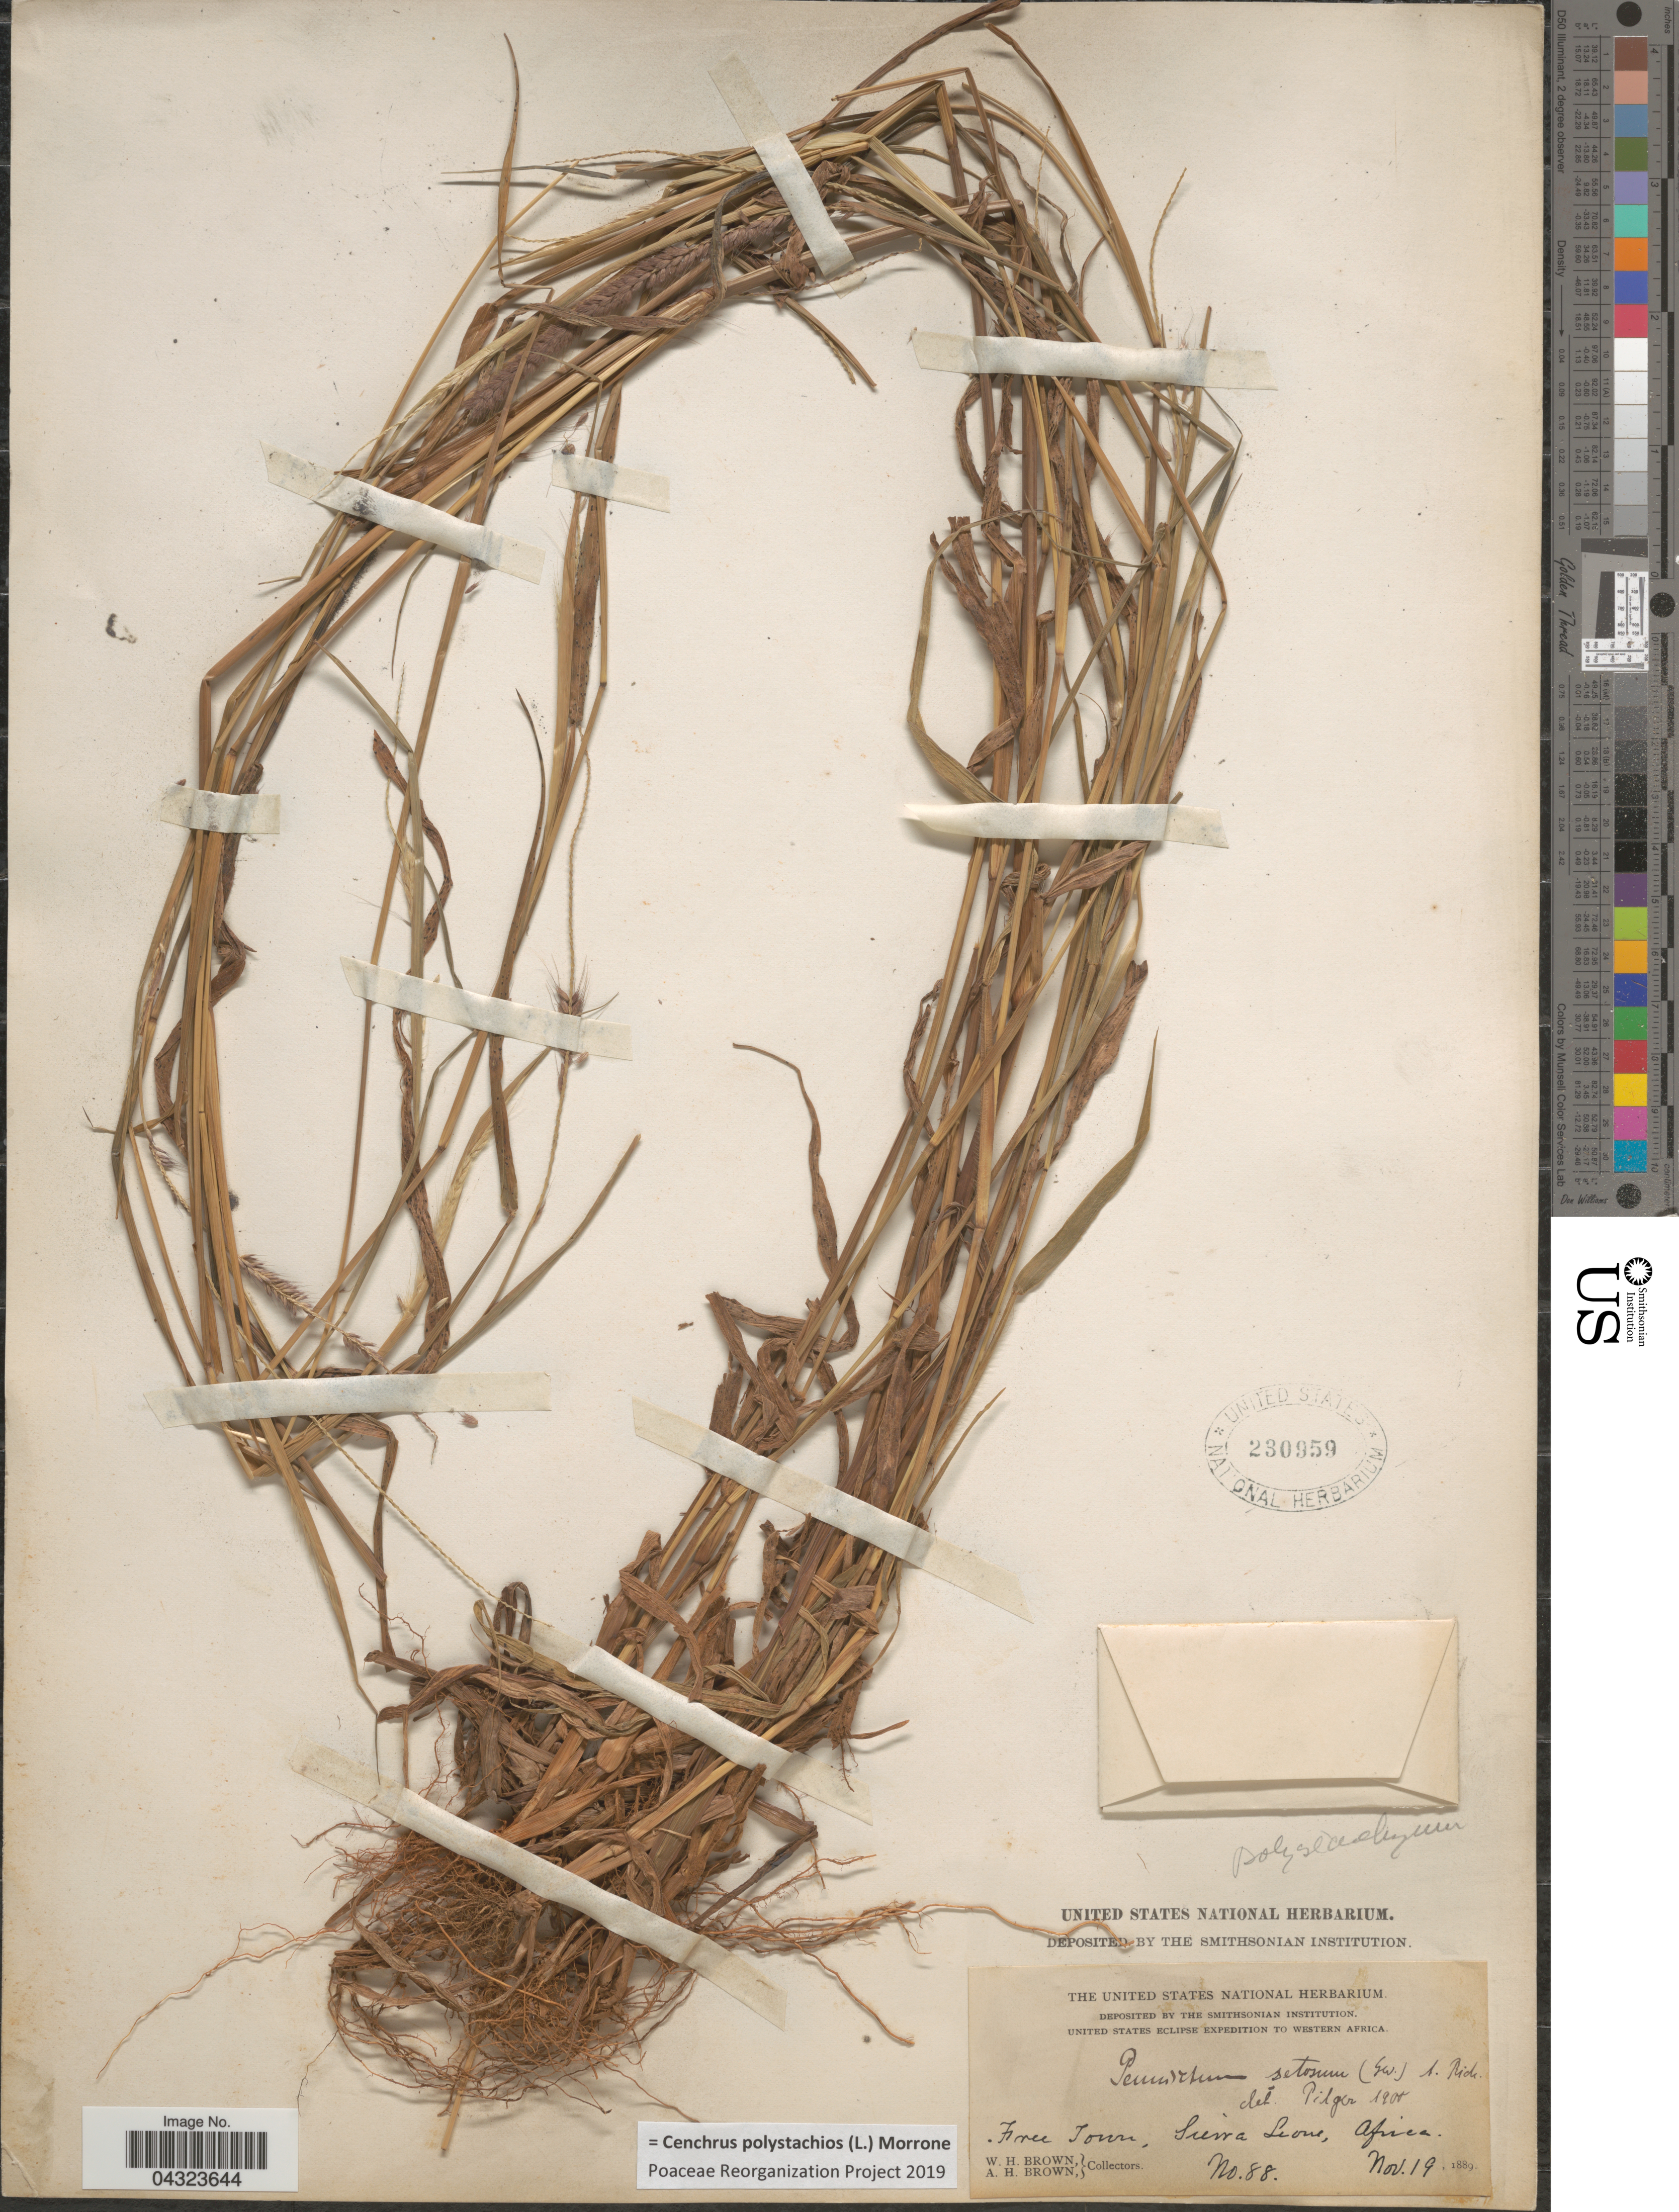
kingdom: Plantae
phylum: Tracheophyta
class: Liliopsida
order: Poales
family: Poaceae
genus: Cenchrus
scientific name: Cenchrus polystachios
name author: (L.) Morrone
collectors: W. H. Brown & A. H. Brown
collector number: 88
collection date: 1889-11-19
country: Sierra Leone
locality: United States Eclipse Expedition to Western Africa. Free Town.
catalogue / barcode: US 230959